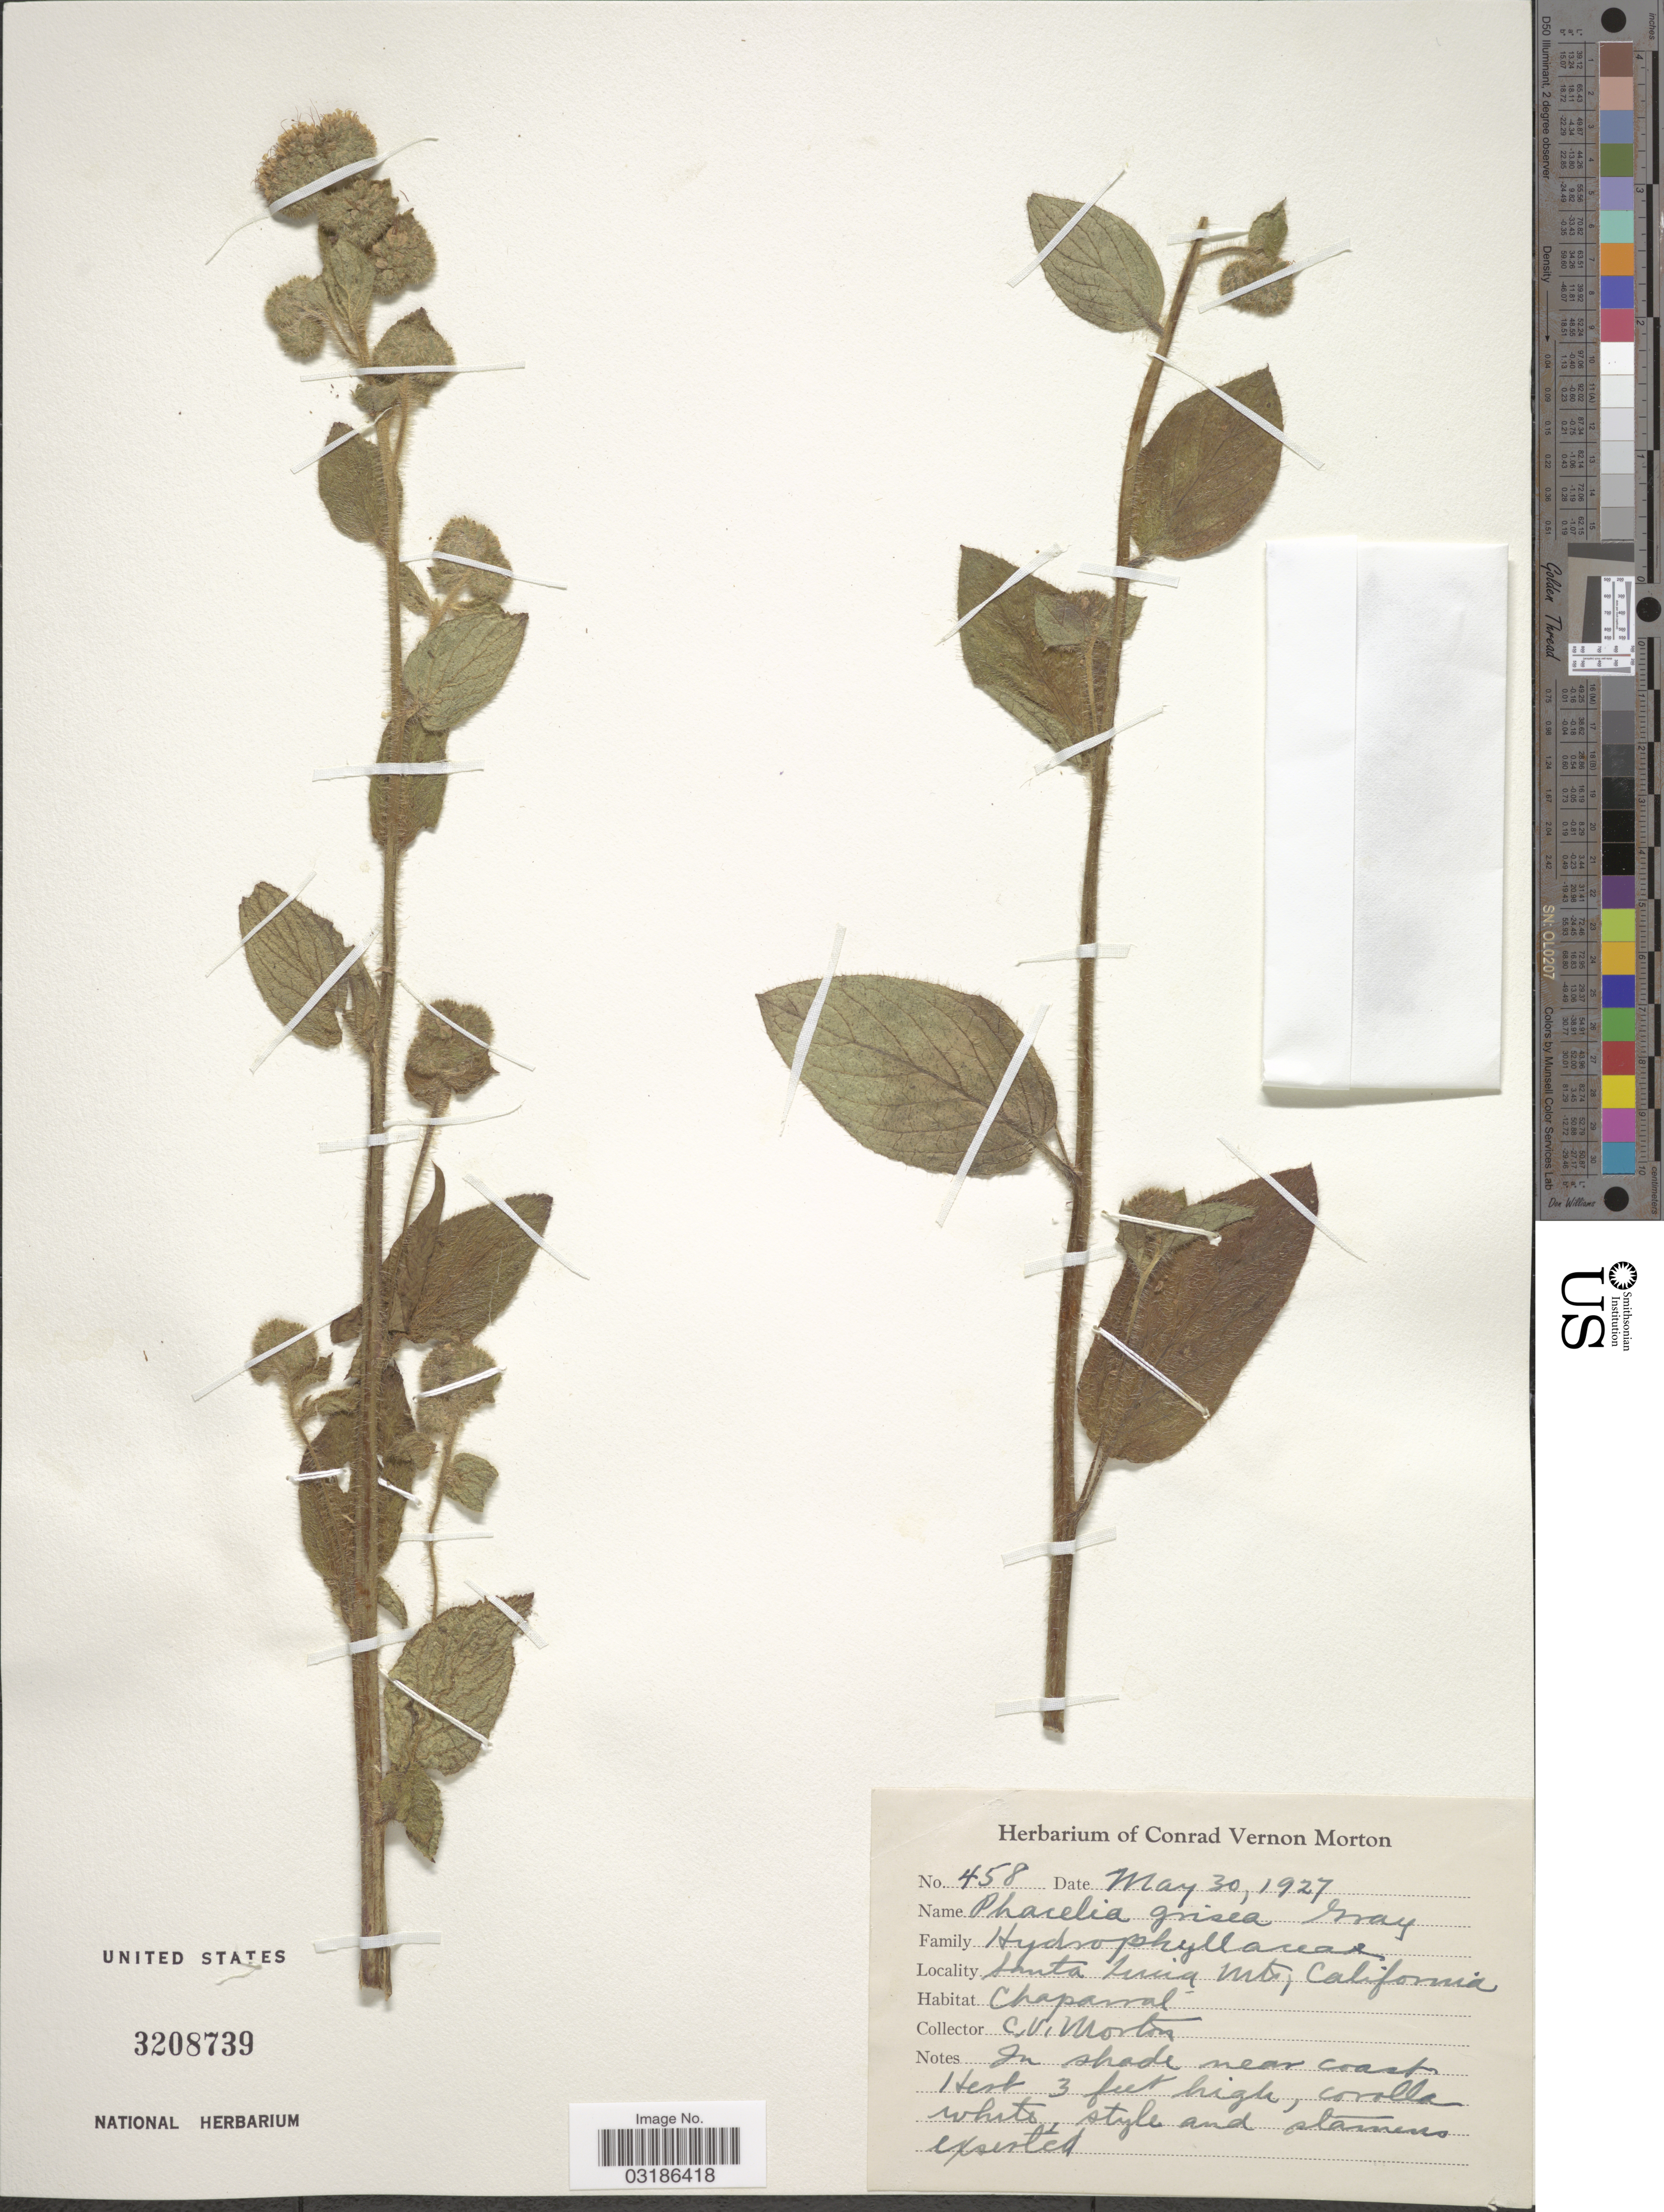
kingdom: Plantae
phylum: Tracheophyta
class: Magnoliopsida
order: Boraginales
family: Hydrophyllaceae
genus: Phacelia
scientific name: Phacelia greenei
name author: J.T. Howell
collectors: C. V. Morton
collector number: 458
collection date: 1927-05-30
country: United States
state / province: California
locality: Santa Lucia Mts.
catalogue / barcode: US 3208739